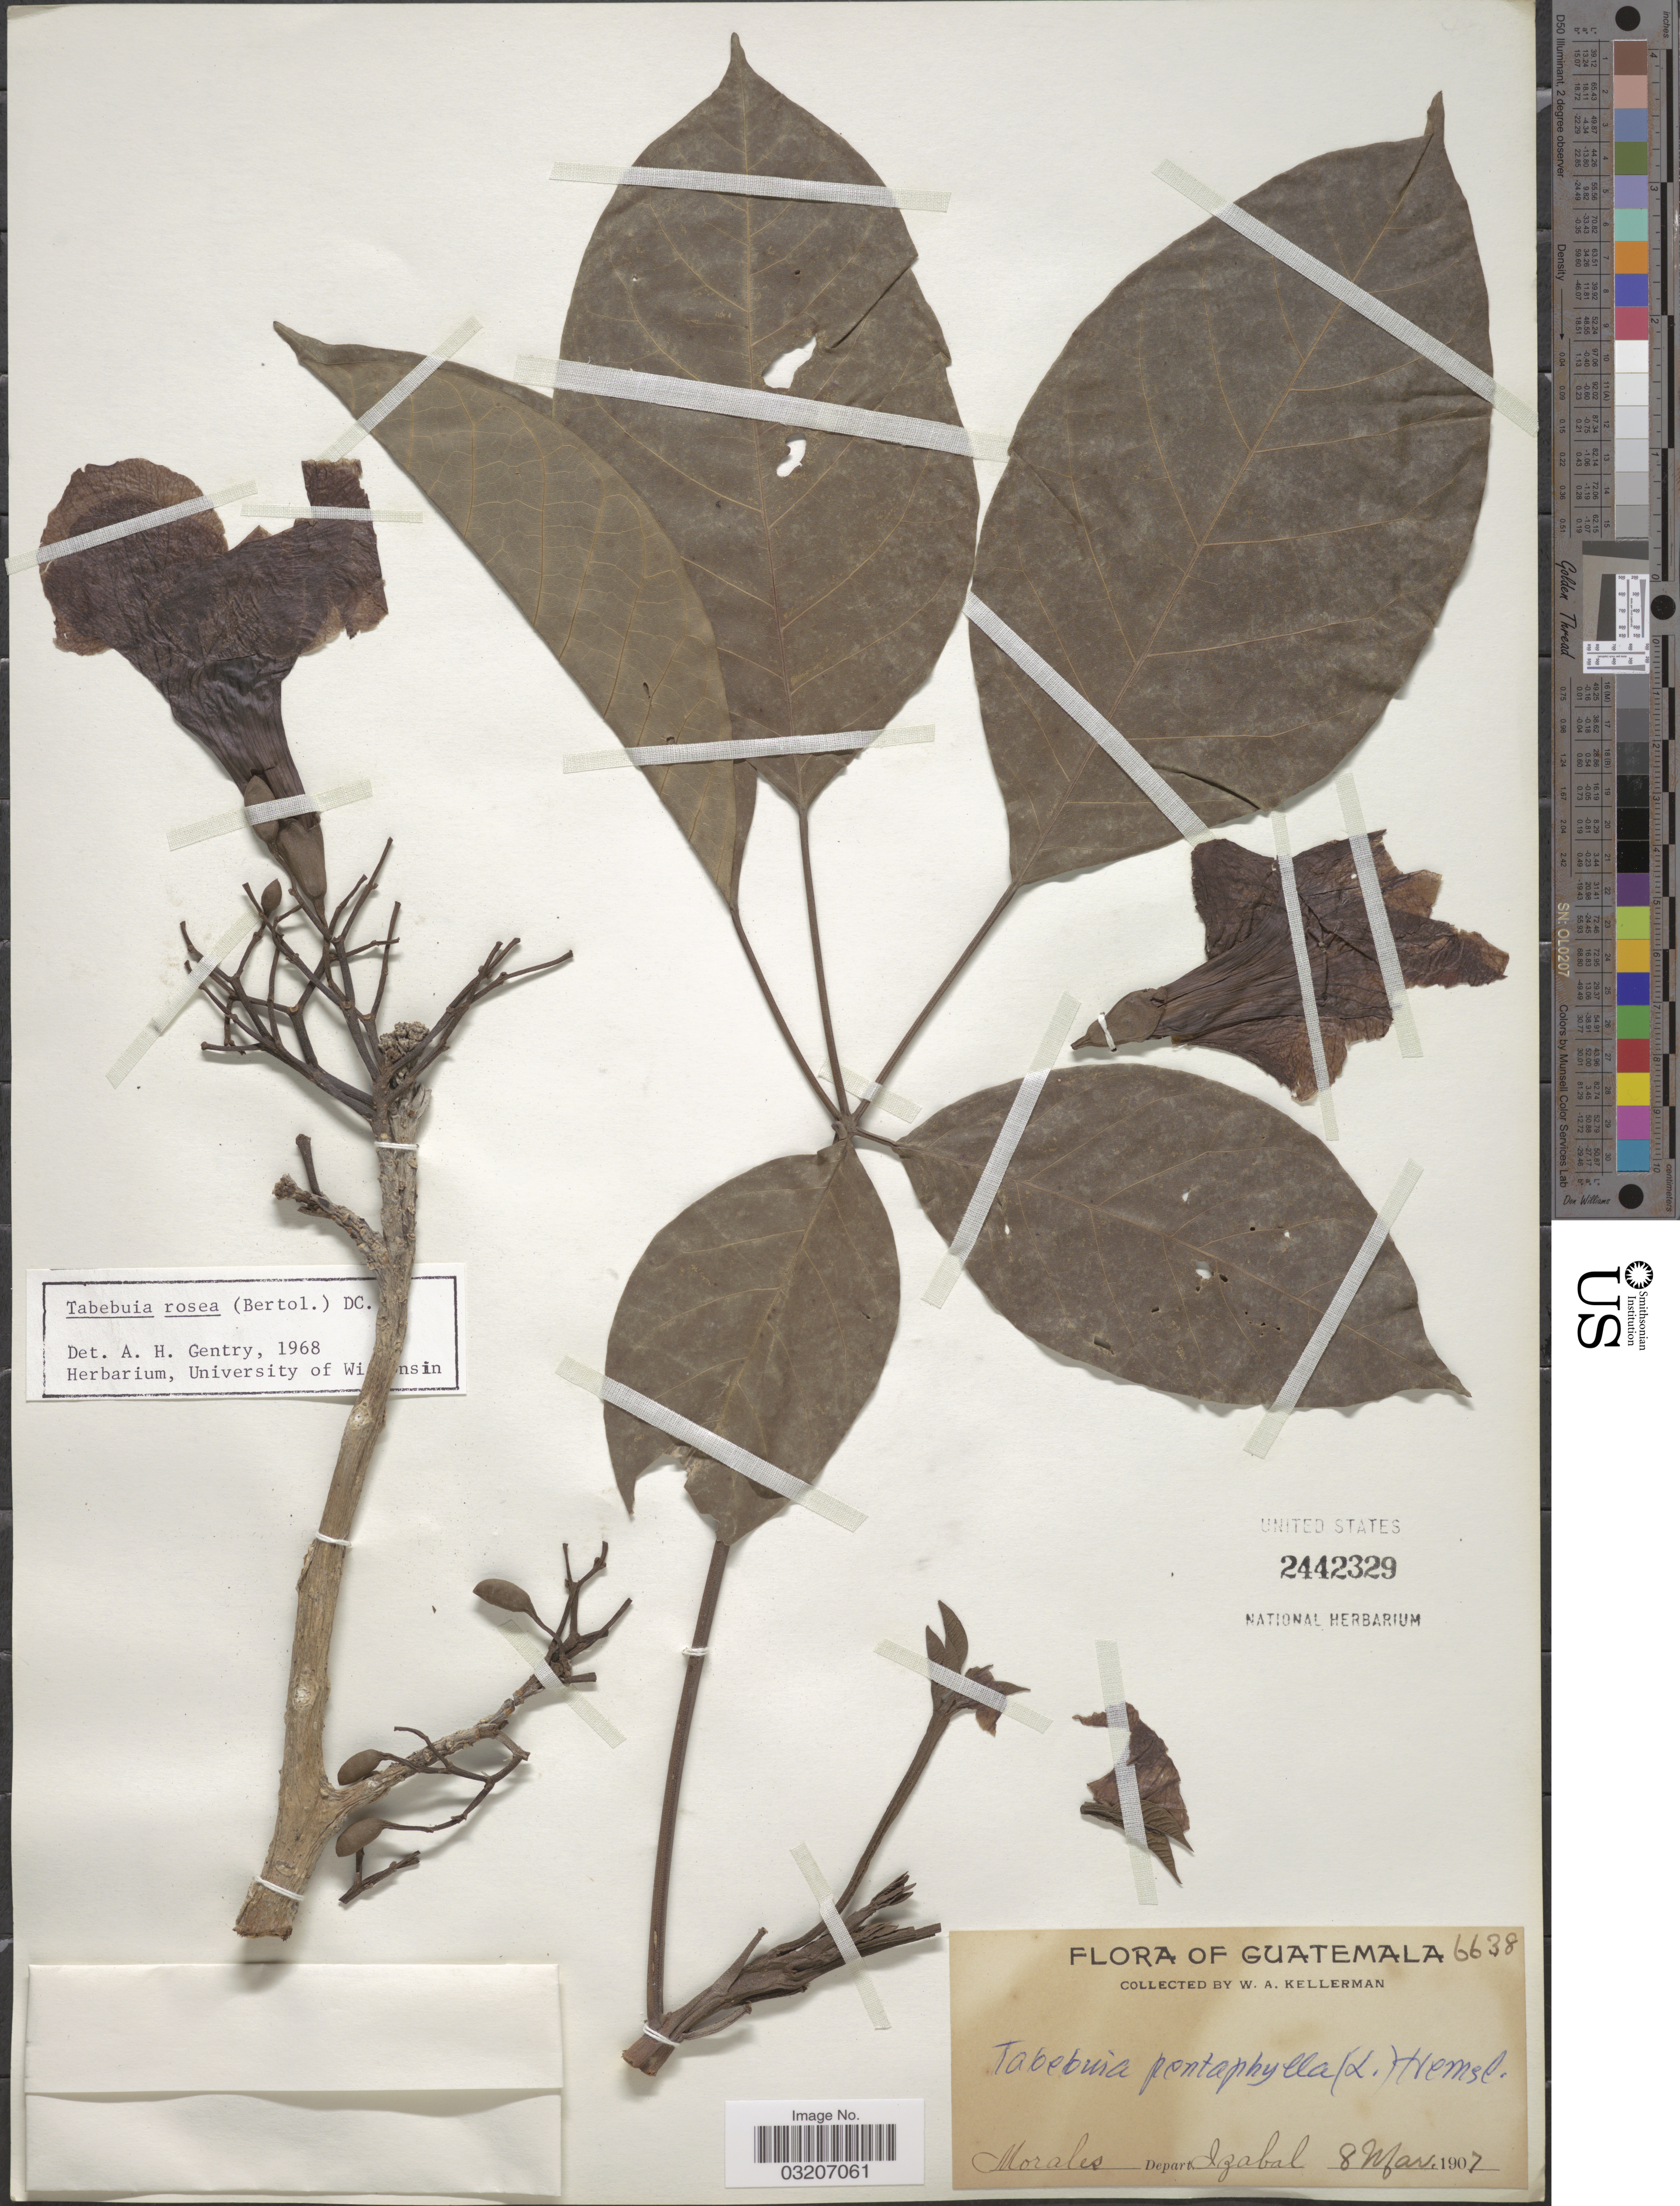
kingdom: Plantae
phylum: Tracheophyta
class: Magnoliopsida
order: Lamiales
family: Bignoniaceae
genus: Tabebuia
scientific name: Tabebuia rosea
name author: (Bertol.) DC.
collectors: W. Kellerman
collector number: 6638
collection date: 1907-03-08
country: Guatemala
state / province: Izabal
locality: Morales. Depart. Izabal.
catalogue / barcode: US 2442329